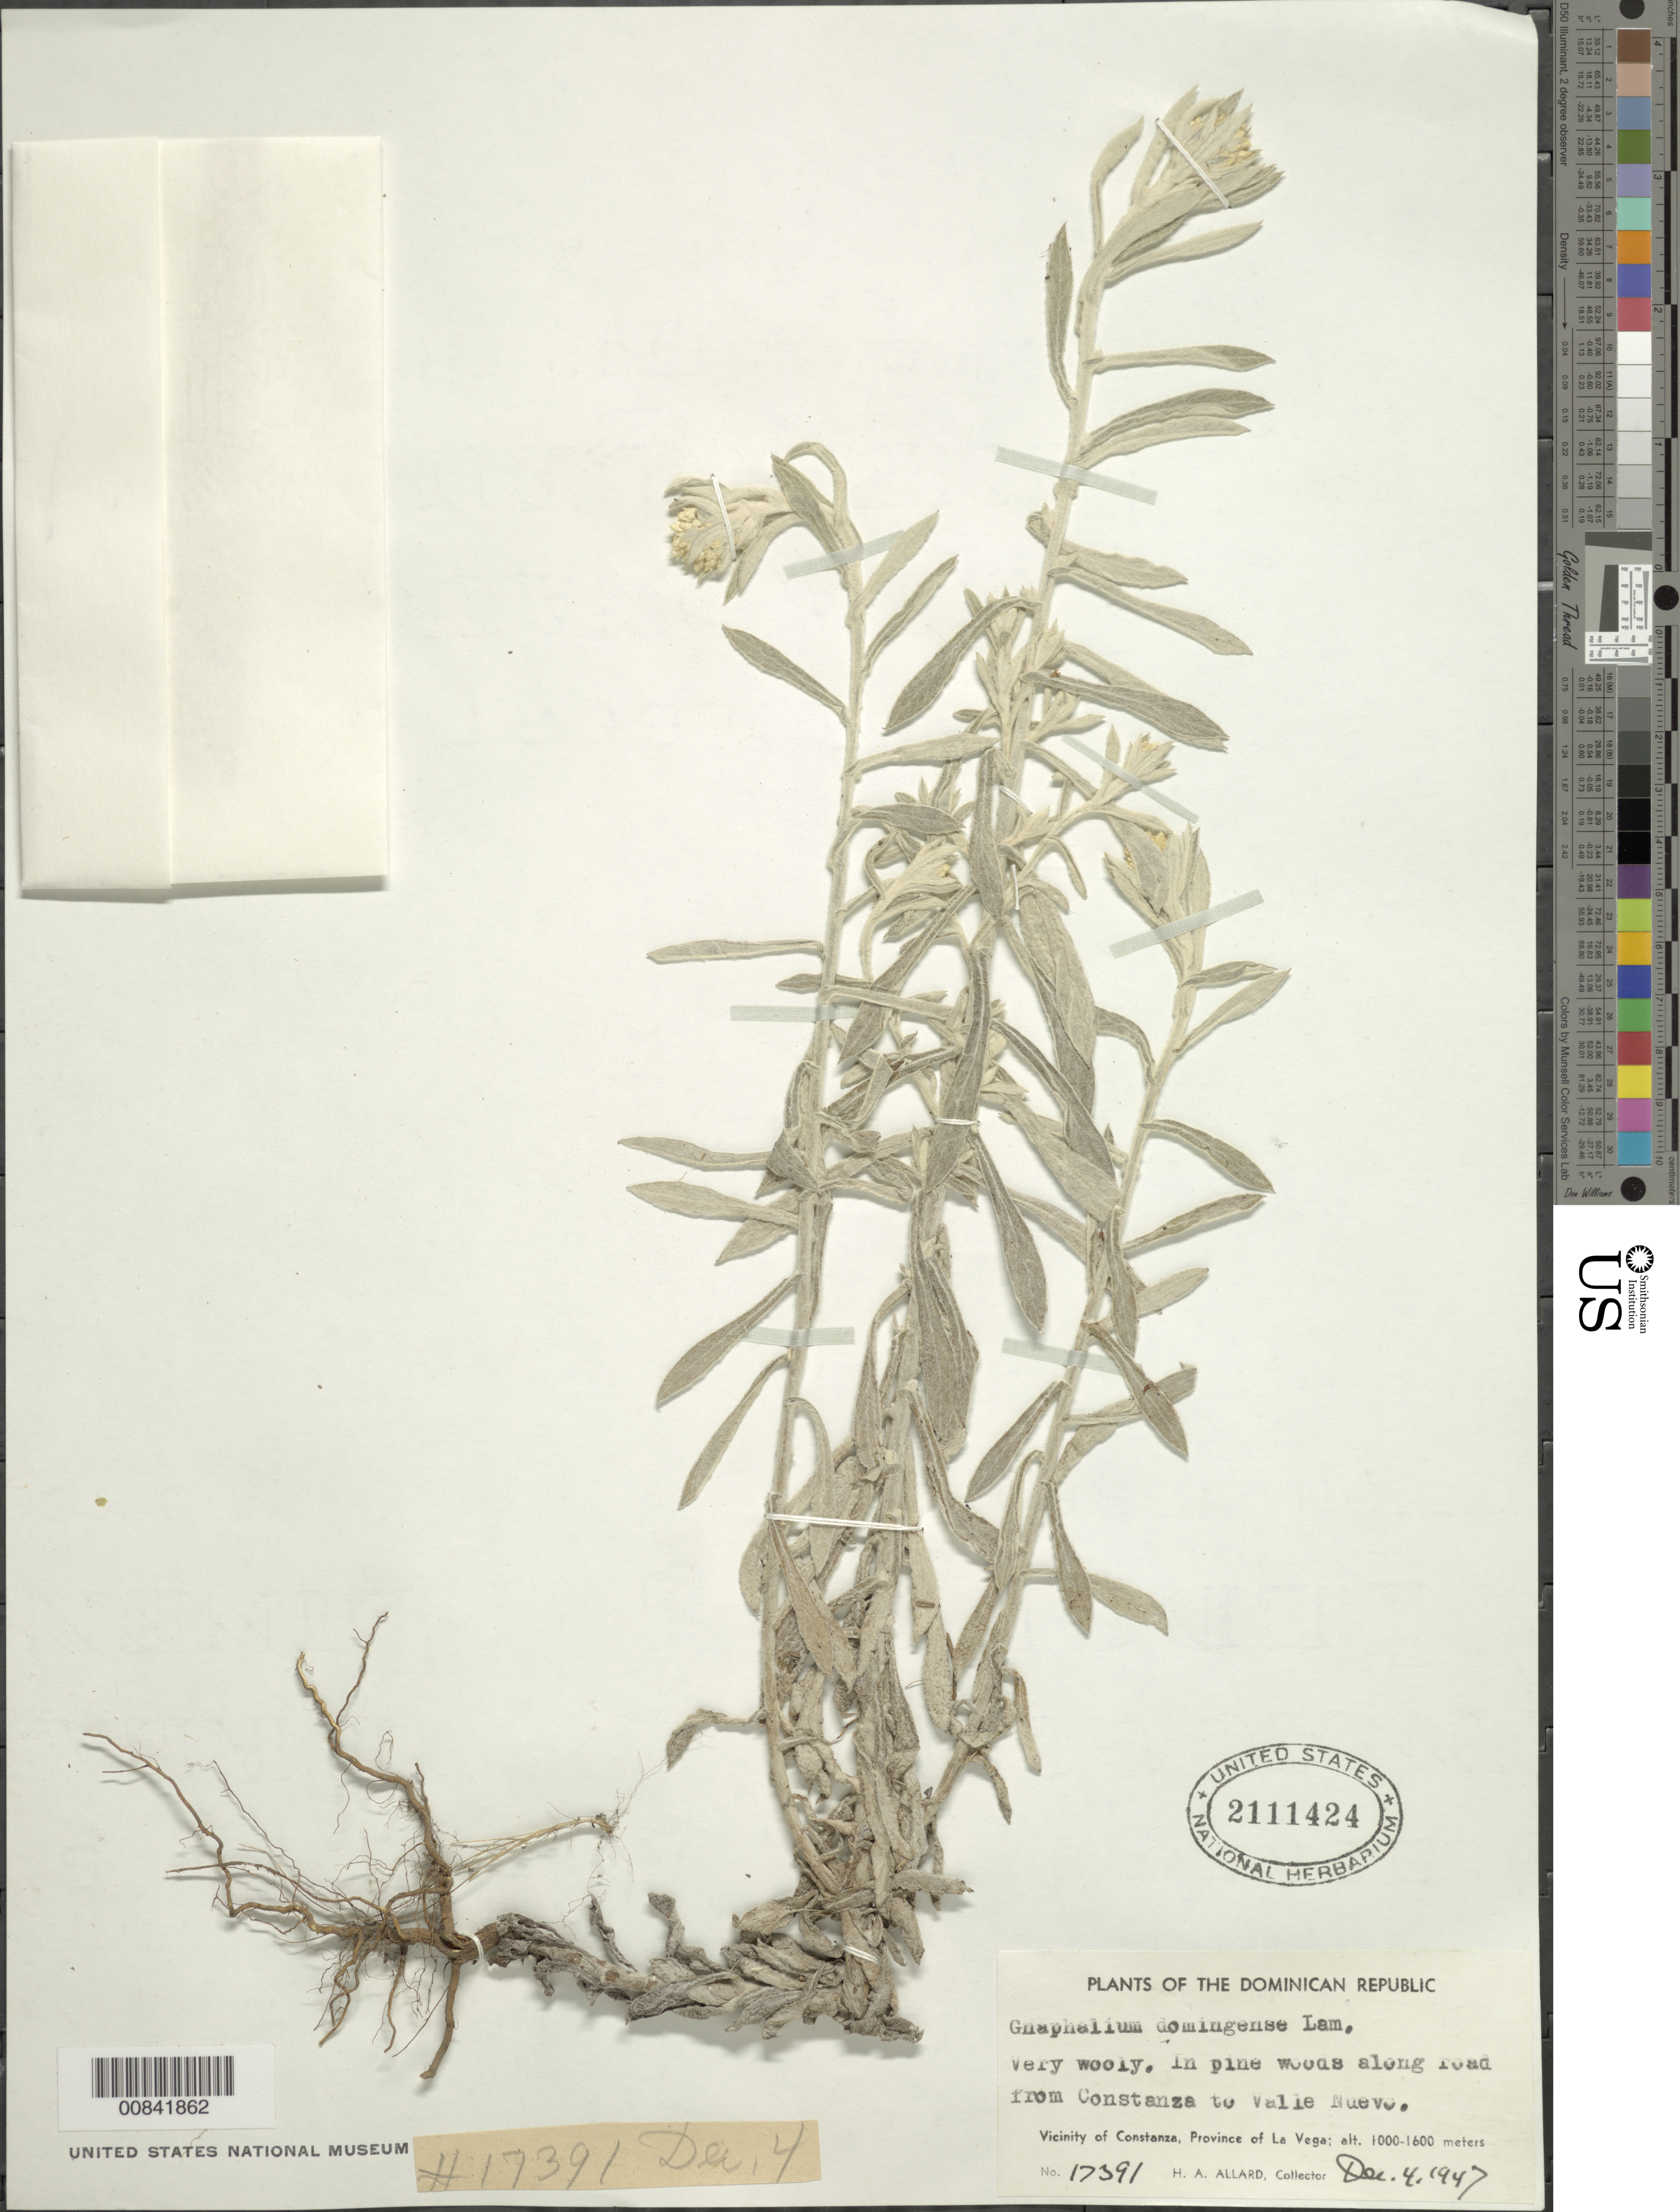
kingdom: Plantae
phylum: Tracheophyta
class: Magnoliopsida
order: Asterales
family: Asteraceae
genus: Pseudognaphalium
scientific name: Pseudognaphalium domingense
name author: (Lam.) Anderb.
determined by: Nesom, Guy L.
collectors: H. A. Allard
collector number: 17391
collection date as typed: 04 Dec 1947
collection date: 1947-12-04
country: Dominican Republic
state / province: La Vega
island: Hispaniola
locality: Vicinity of Constanza, road from Constanza to Valley Nuevo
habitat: In pine woods along road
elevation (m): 1000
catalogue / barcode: US 2111424